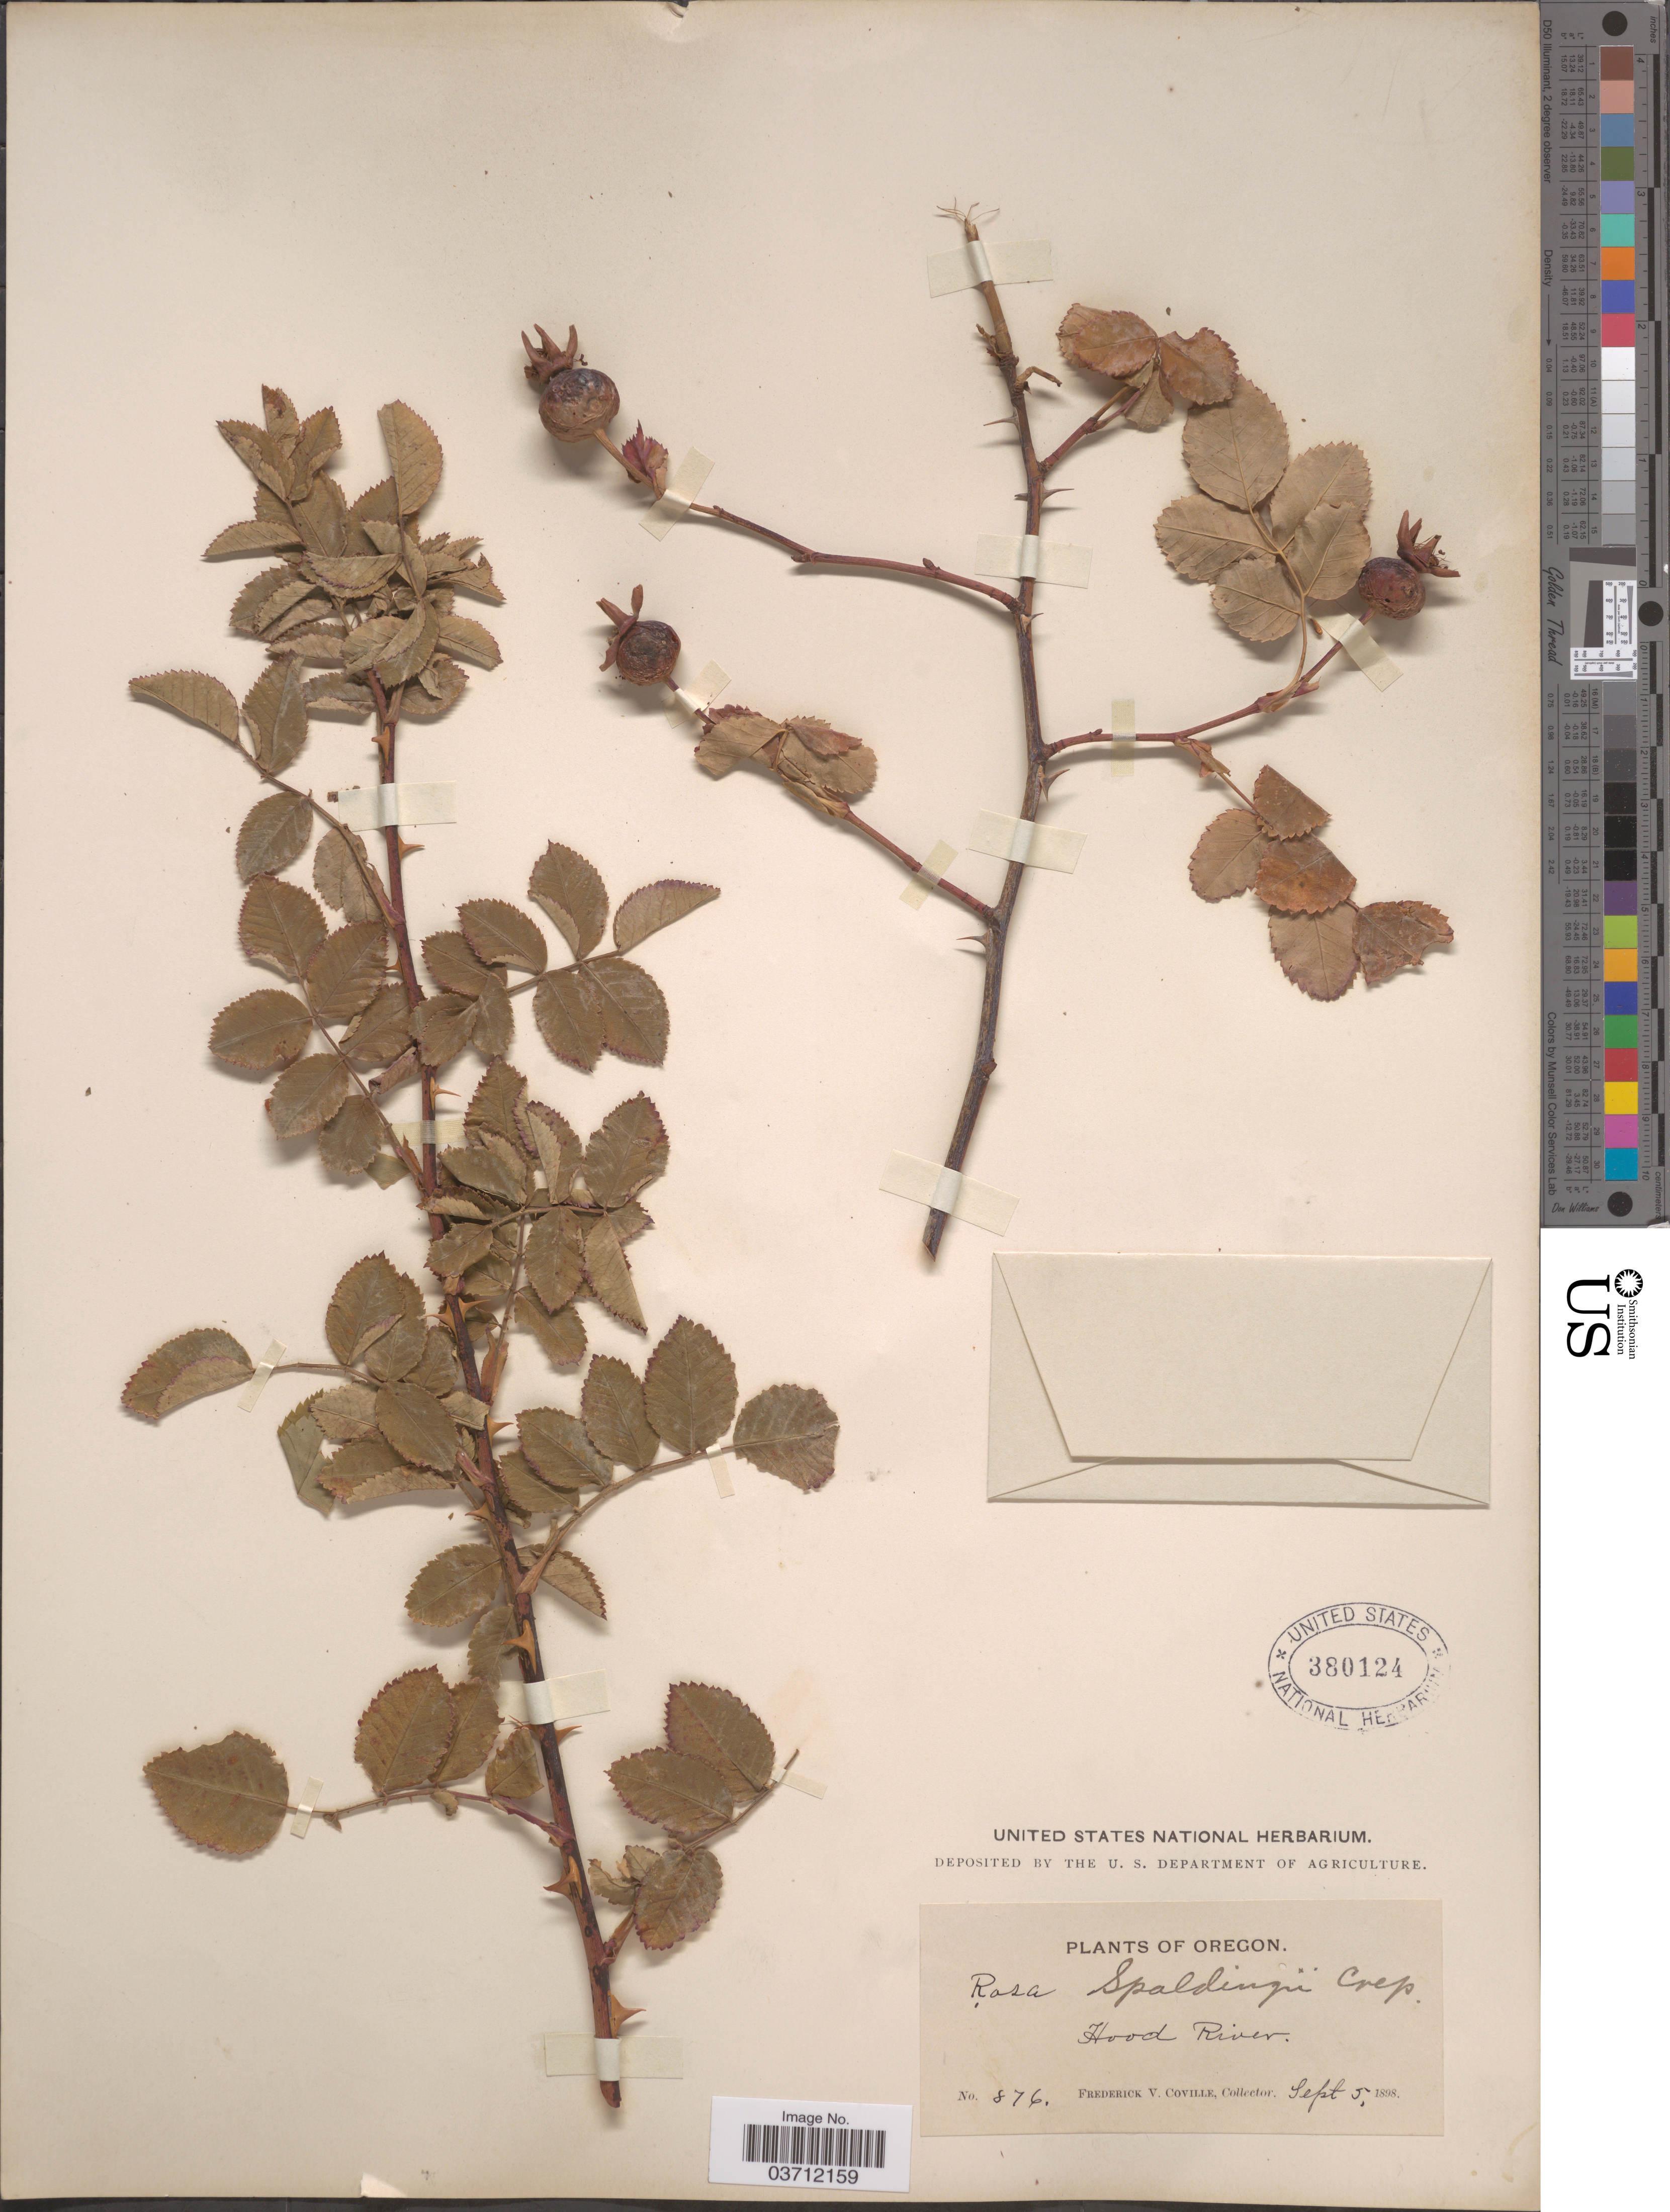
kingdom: Plantae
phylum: Tracheophyta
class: Magnoliopsida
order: Rosales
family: Rosaceae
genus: Rosa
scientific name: Rosa spaldingii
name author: Crép. ex Rydb.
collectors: F. V. Coville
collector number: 876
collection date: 1898-09-05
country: United States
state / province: Oregon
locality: Hood River.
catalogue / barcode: US 380124